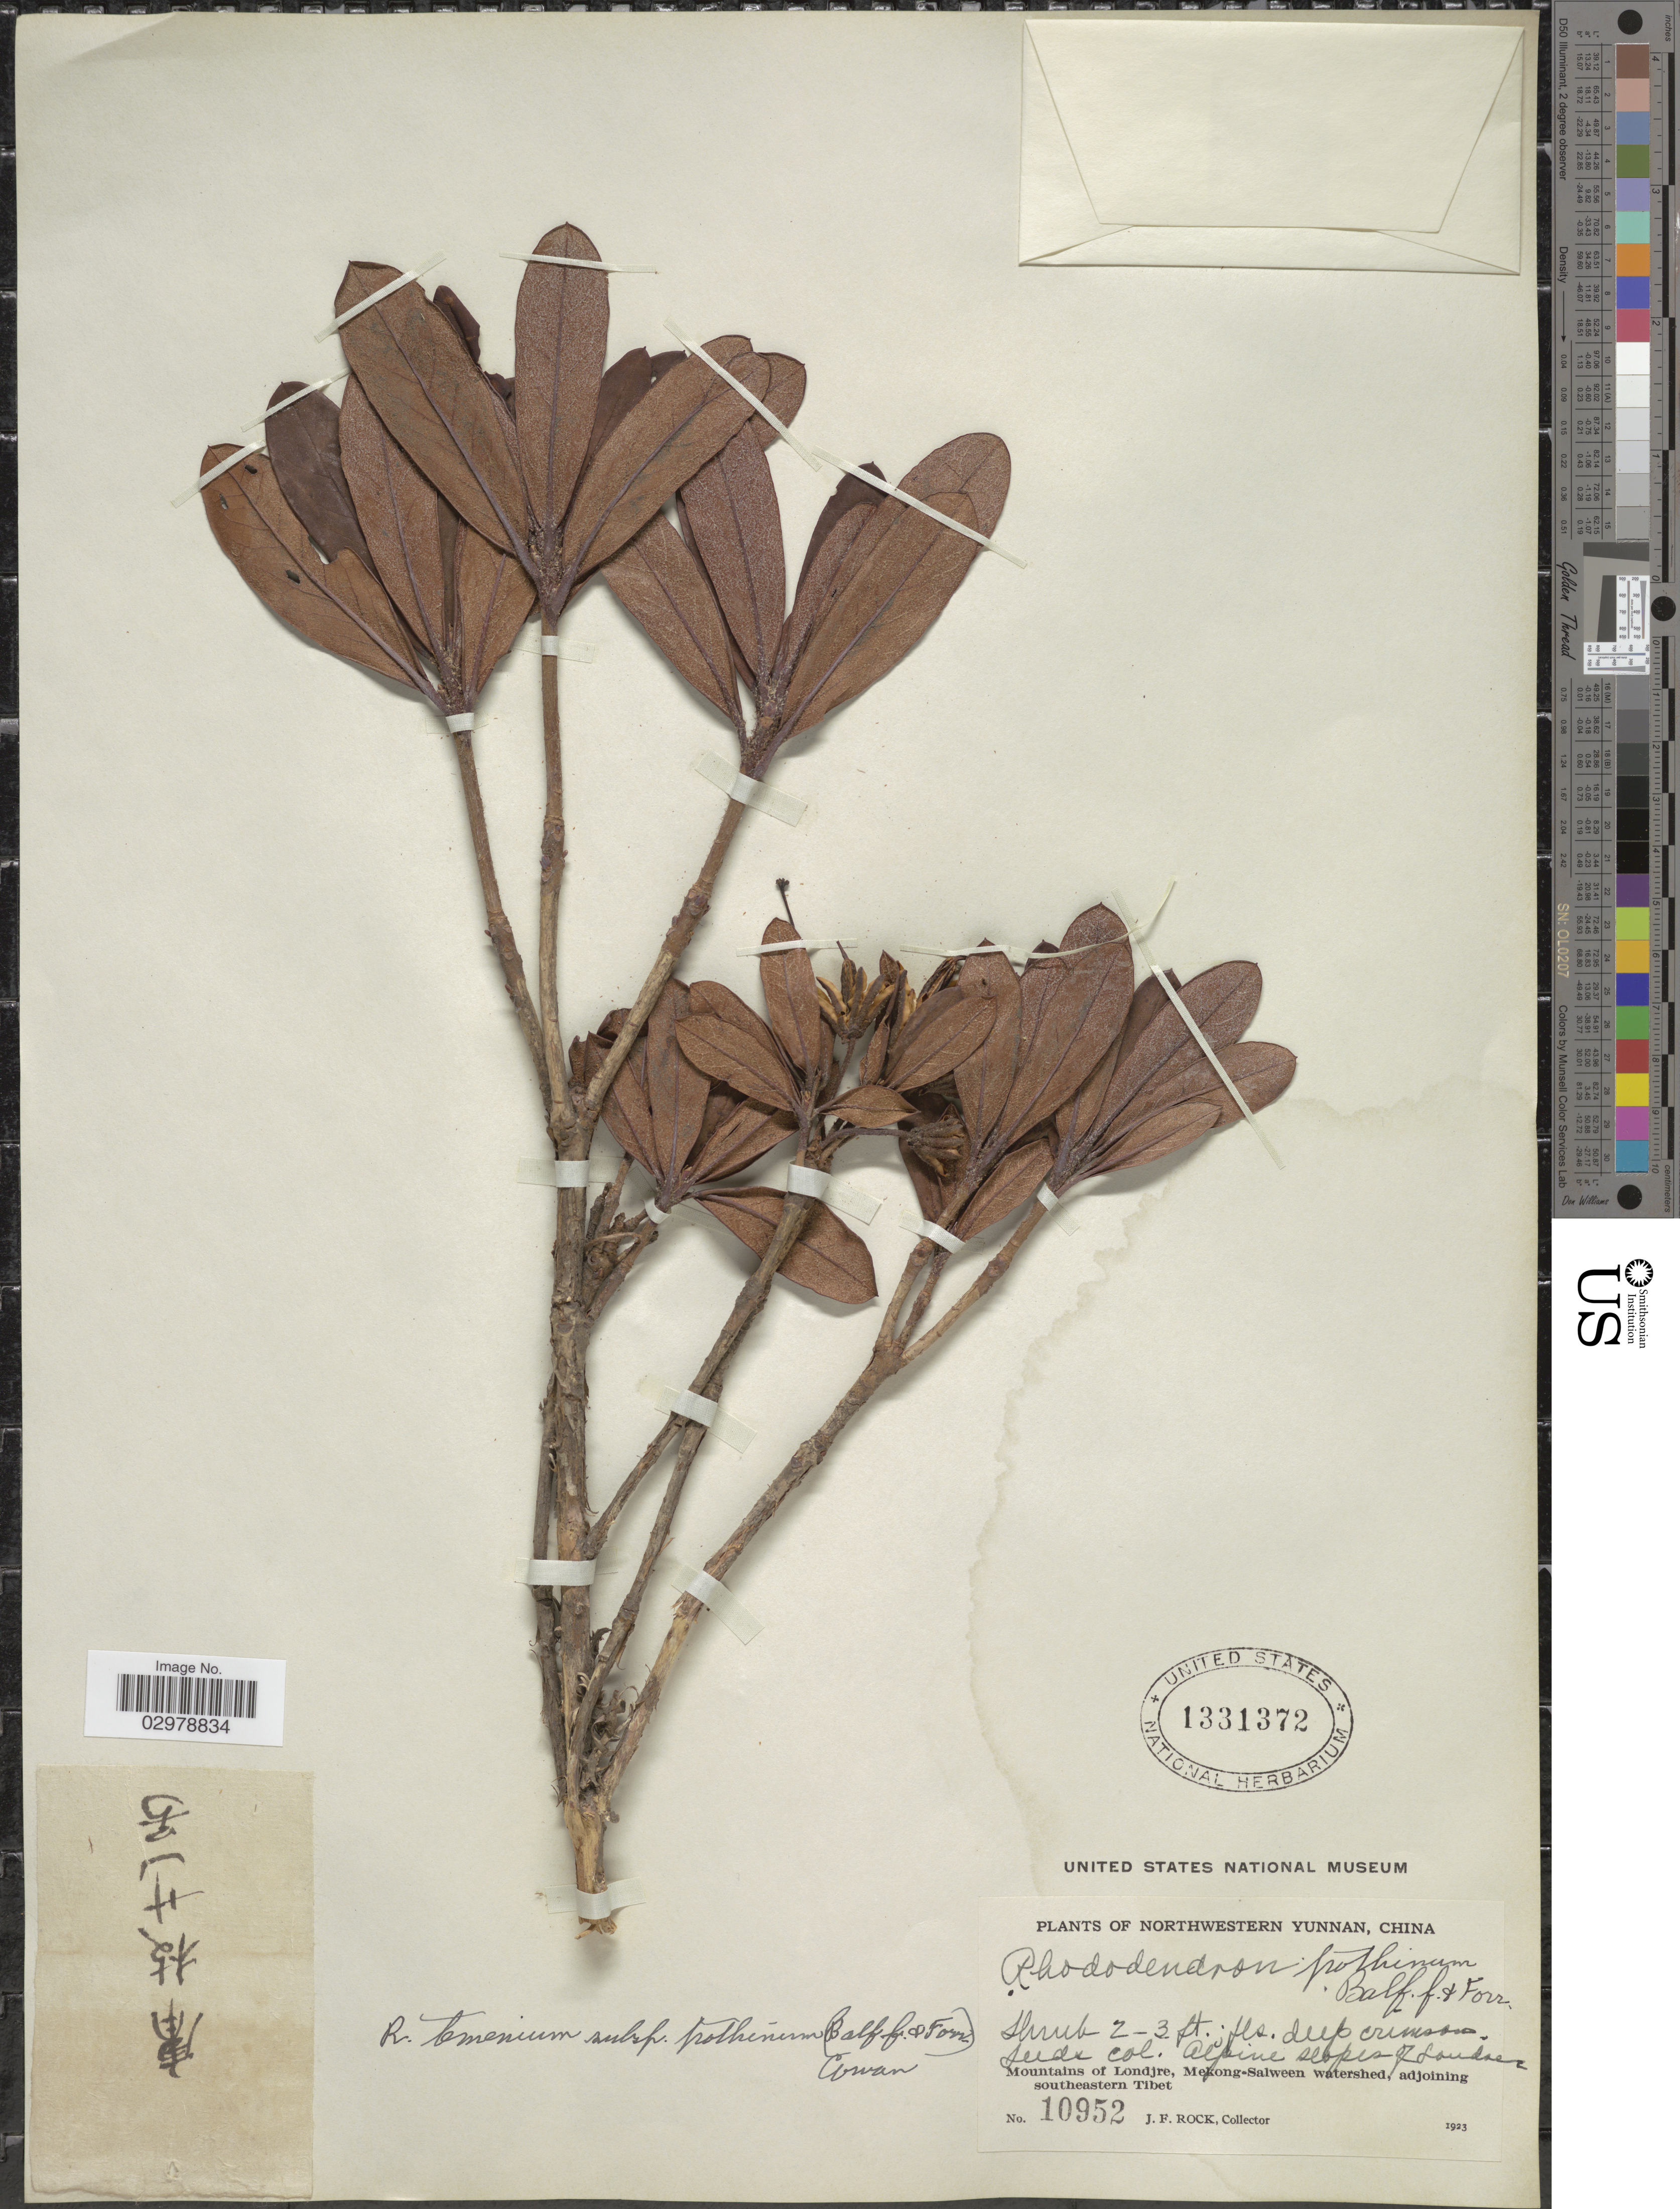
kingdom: Plantae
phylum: Tracheophyta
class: Magnoliopsida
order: Ericales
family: Ericaceae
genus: Rhododendron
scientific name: Rhododendron temenium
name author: Balf. f. & Forrest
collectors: J. Rock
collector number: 10952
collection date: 1923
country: China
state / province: Yunnan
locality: Northwestern Yunnan. Alpine slopes of Londre. Mountains of Londjre, Mekong-Salween watershed, adjoining southeastern Tibet.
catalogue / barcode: US 1331372